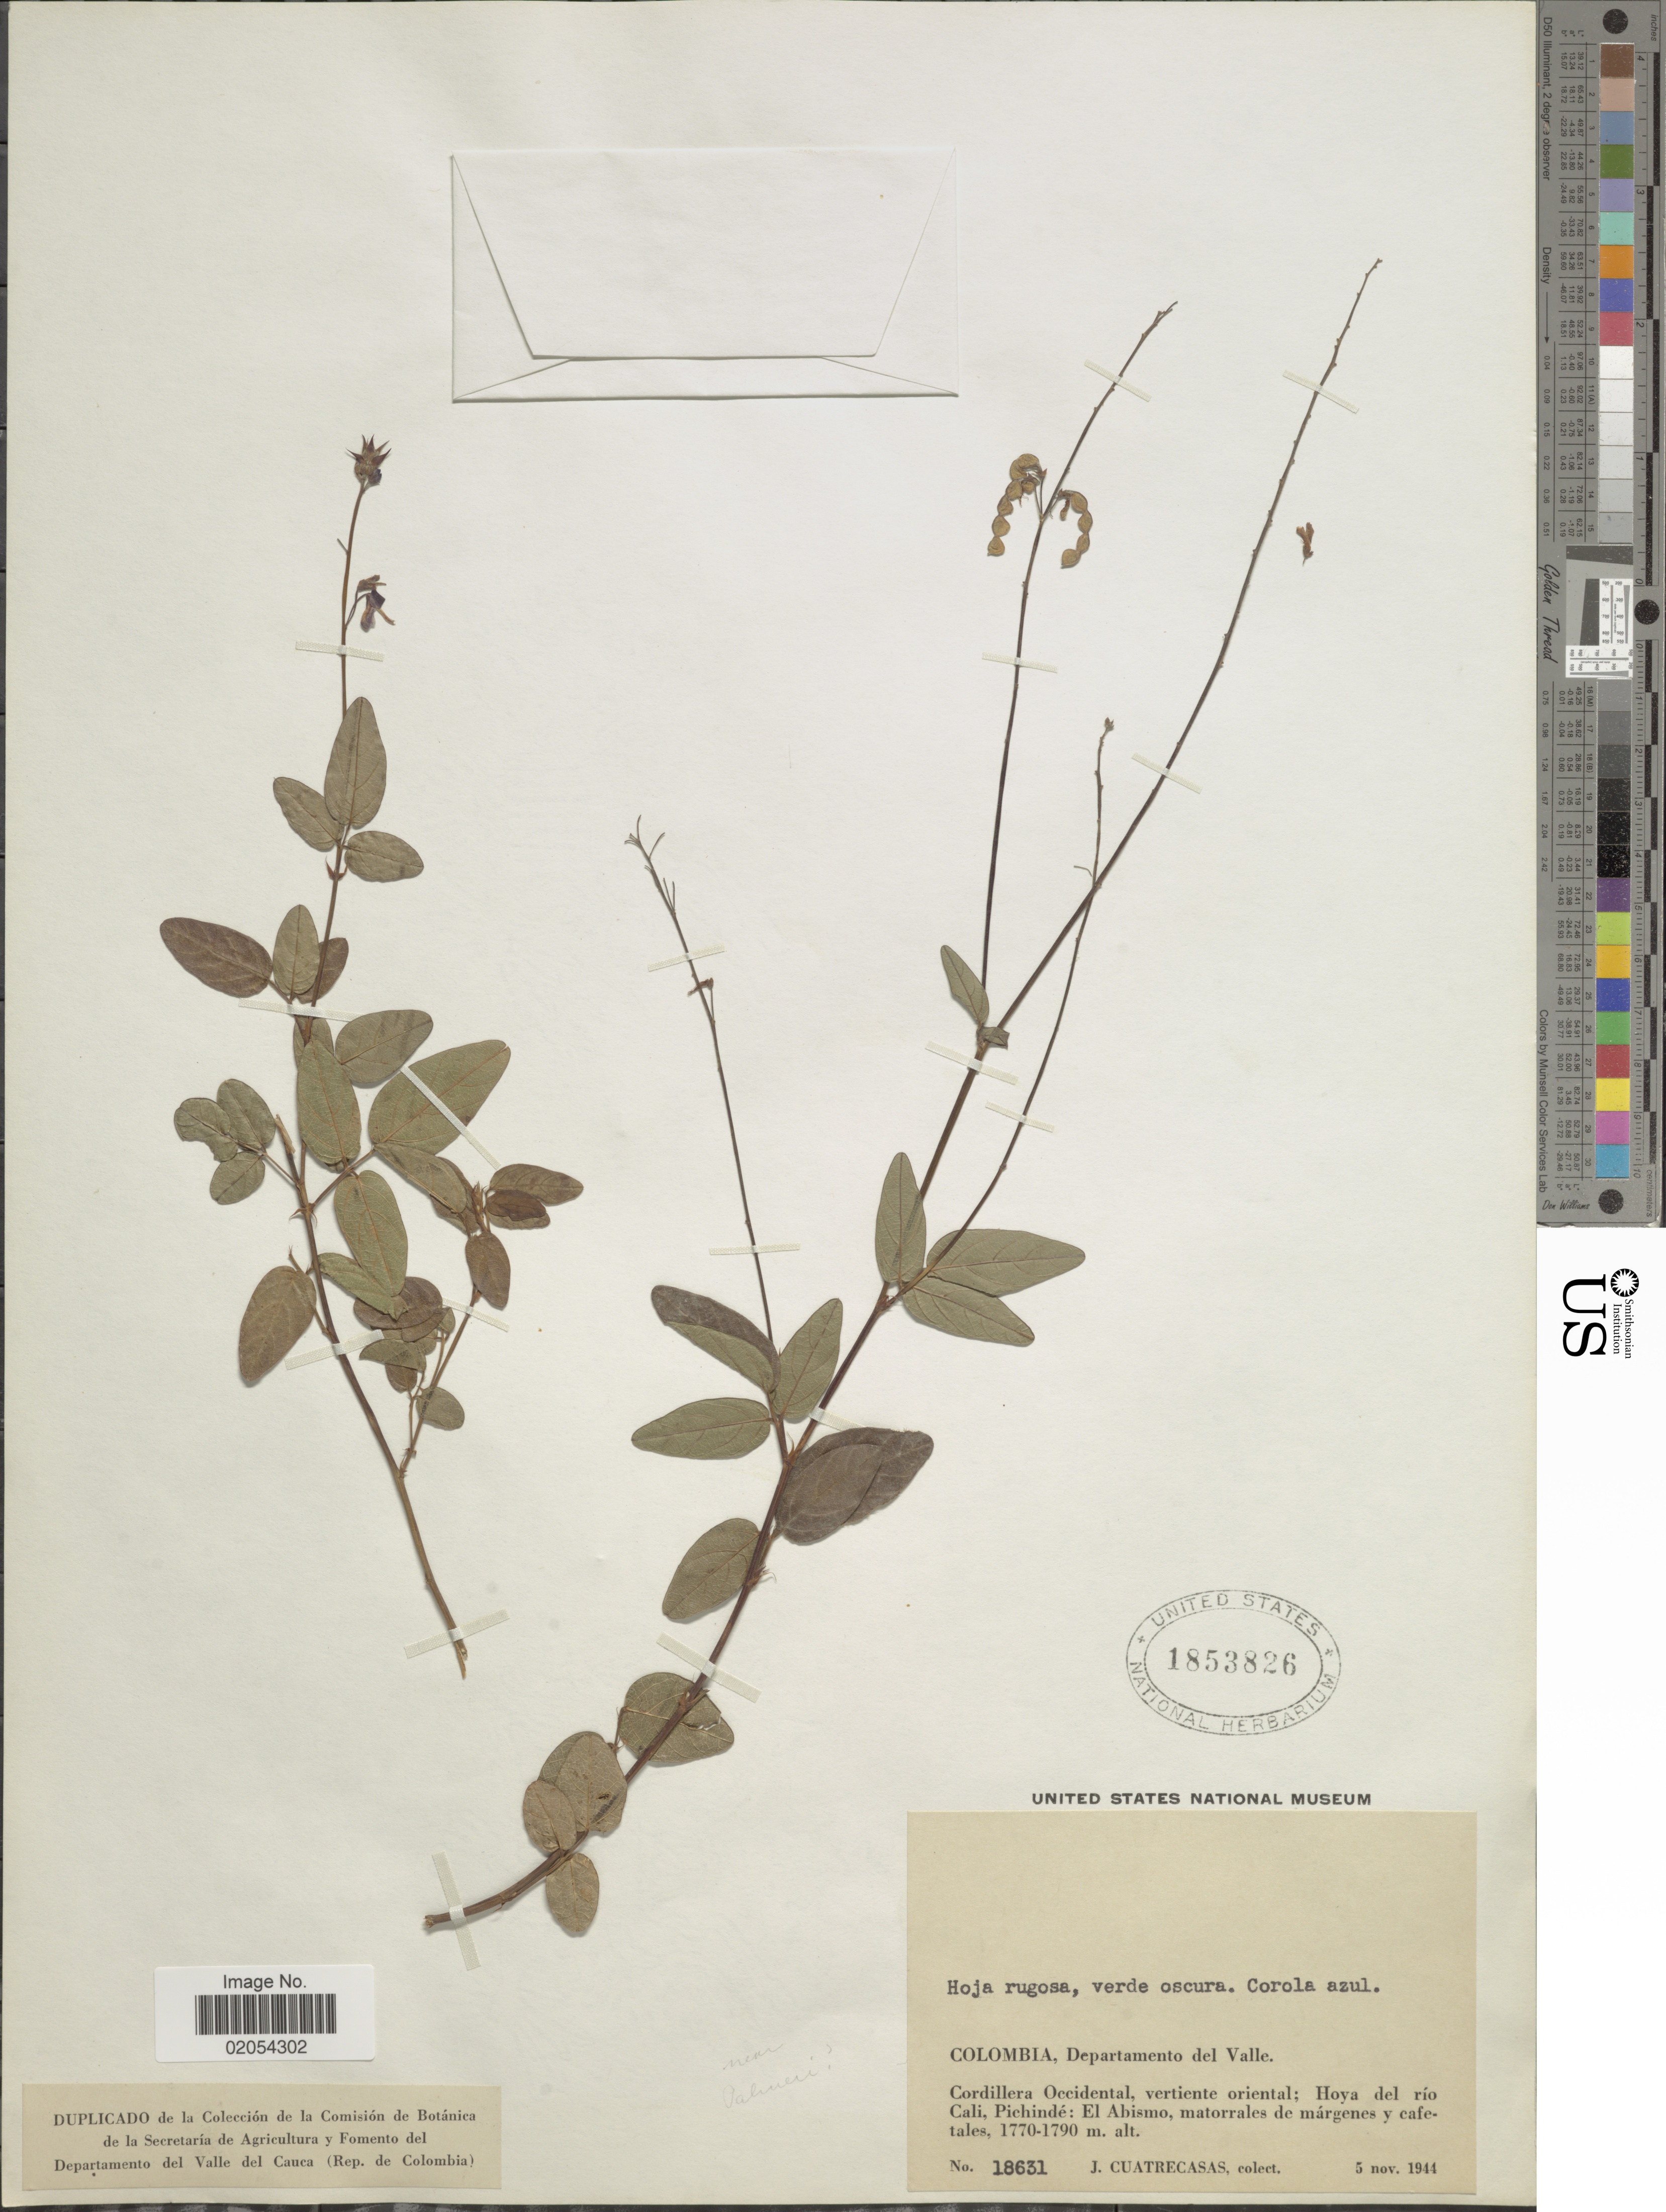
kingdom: Plantae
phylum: Tracheophyta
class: Magnoliopsida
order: Fabales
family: Fabaceae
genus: Desmodium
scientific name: Desmodium sp.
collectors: J. Cuatrecasas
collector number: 18631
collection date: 1944-11-05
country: Colombia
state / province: Valle del Cauca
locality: Colombia, Departamento del Valle. Cordillera Occidental, vertiente oriental: Hoya del rio Cali; rio Pichinde: El Abismo, matorrales de margenes y cafetales.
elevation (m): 1770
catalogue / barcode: US 1853826